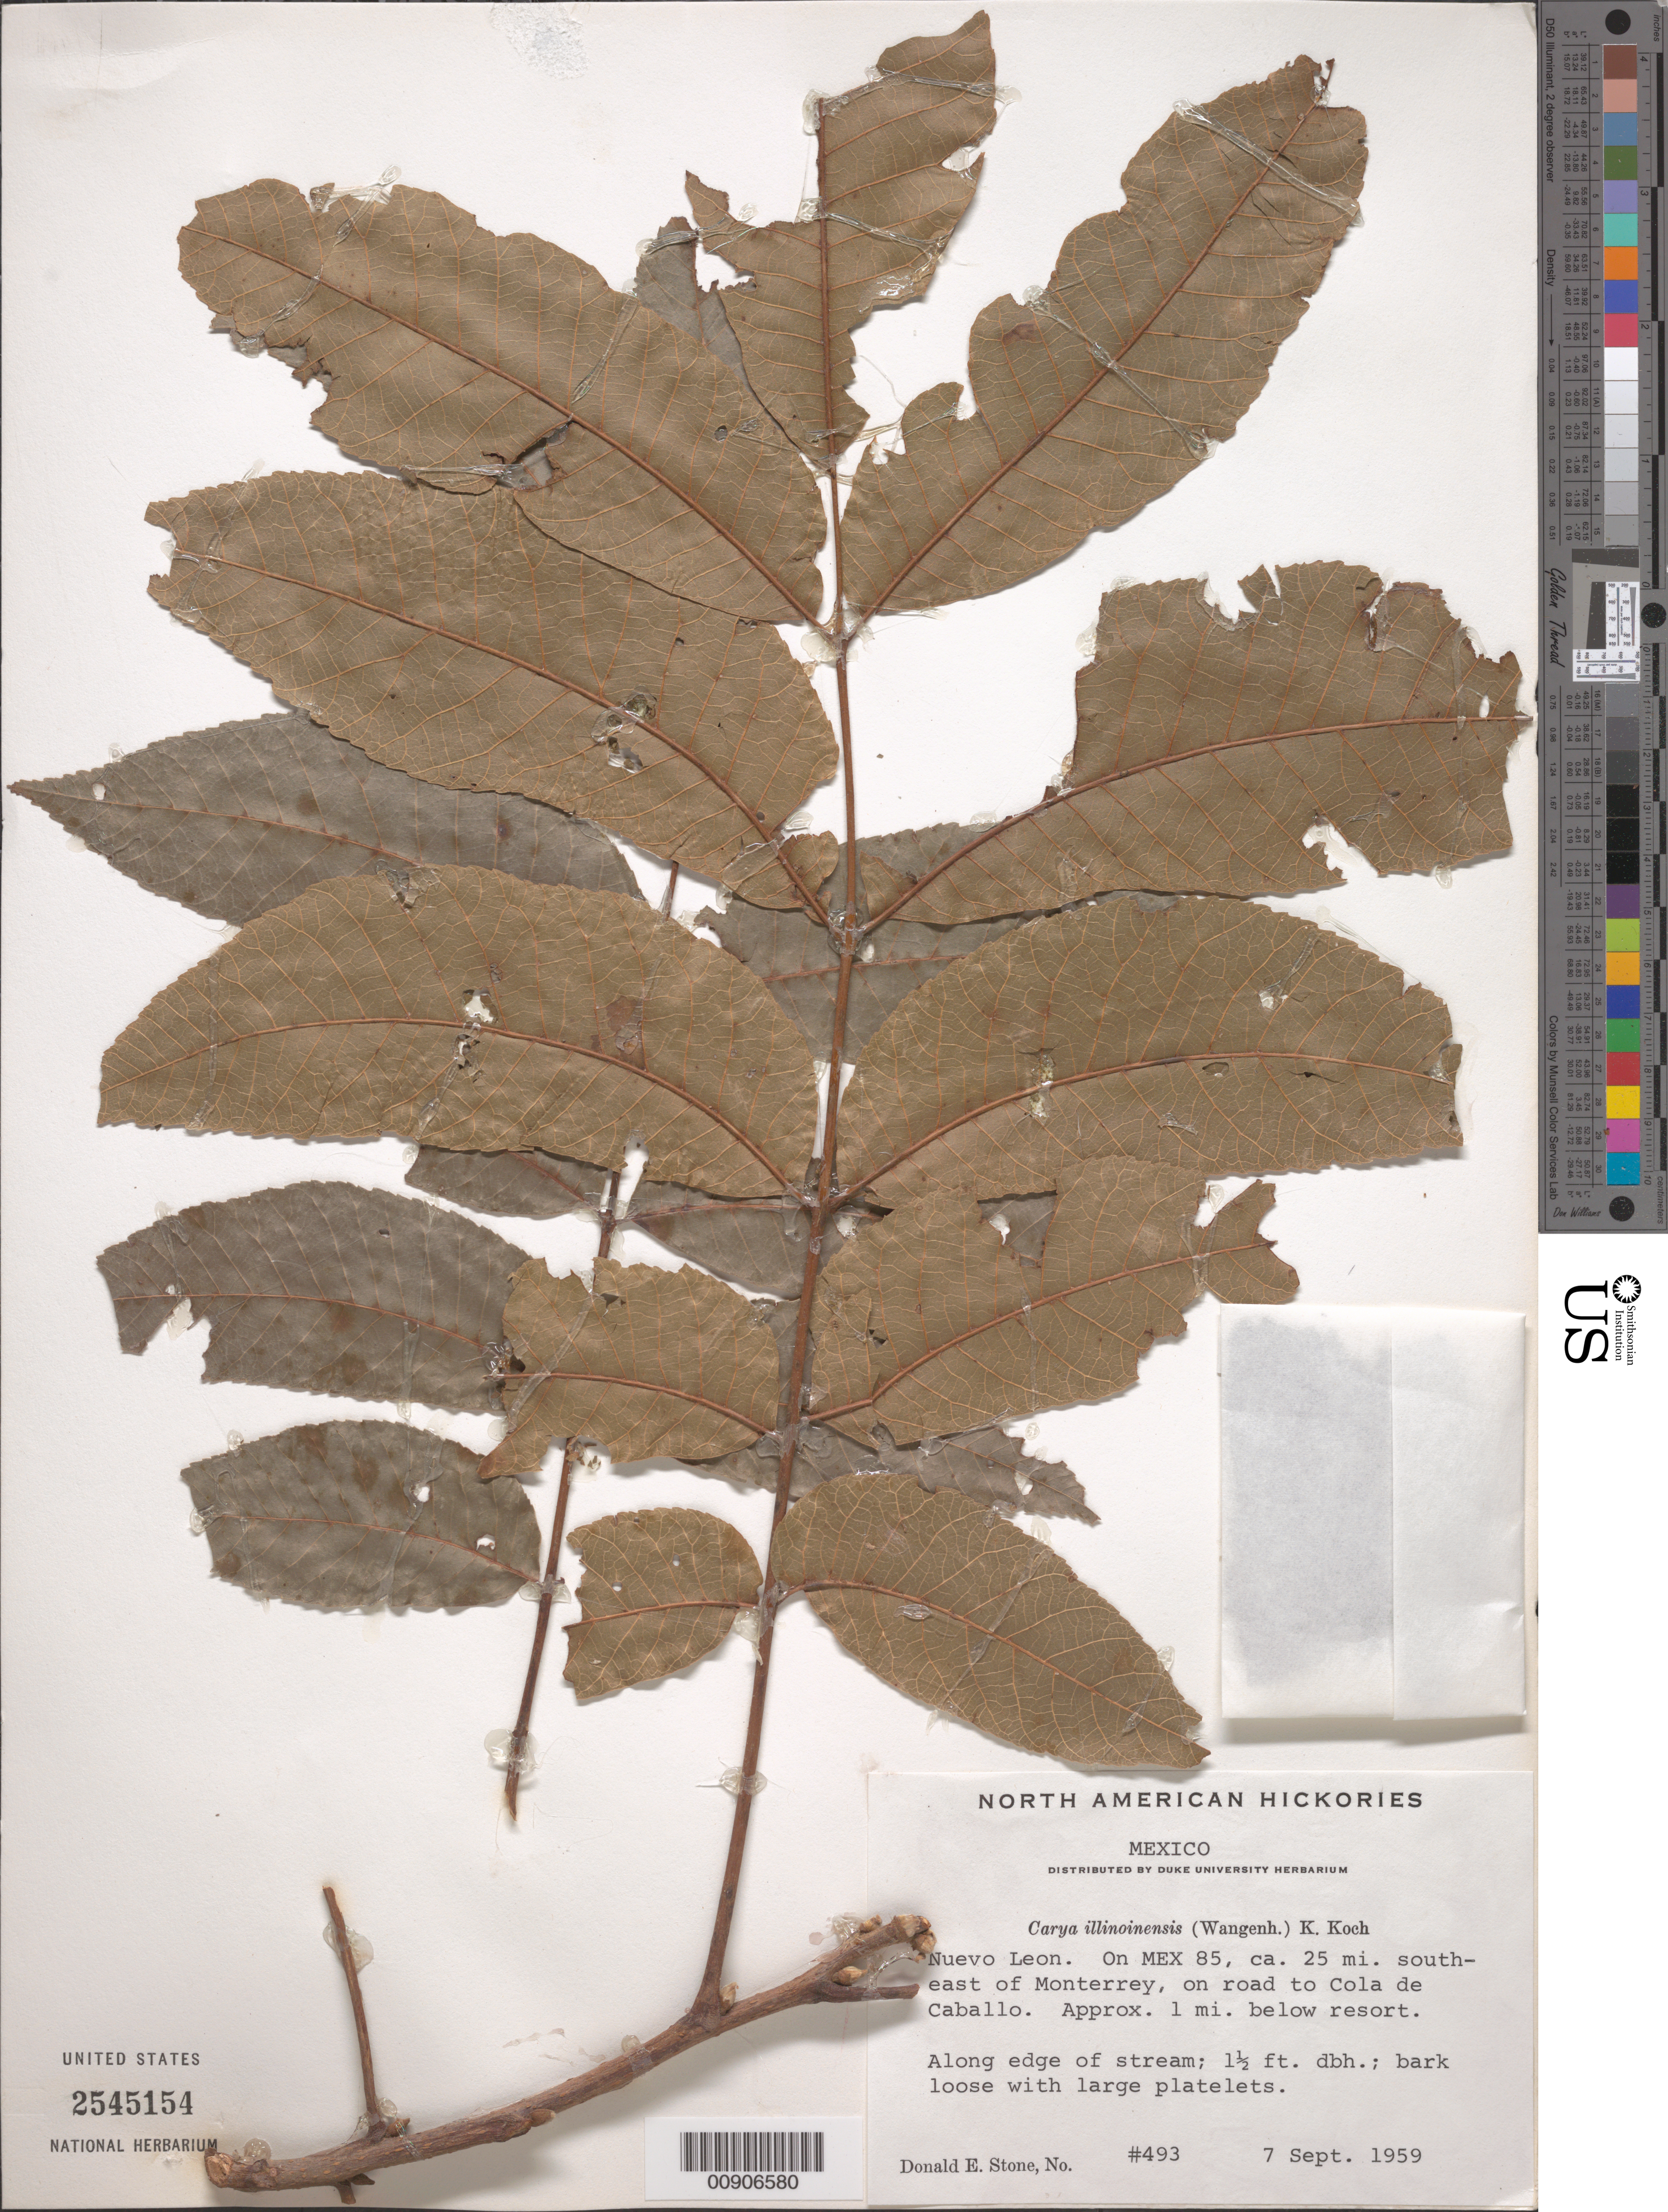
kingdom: Plantae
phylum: Tracheophyta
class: Magnoliopsida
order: Fagales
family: Juglandaceae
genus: Carya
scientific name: Carya illinoinensis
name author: (Wangenh.) K. Koch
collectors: D. E. Stone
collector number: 493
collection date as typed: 07 Sep 1959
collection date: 1959-09-07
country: Mexico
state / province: Nuevo León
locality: Nuevo León: On MEX 85, ca. 25 miles southeast of Monterrey, on road to Cola de Caballo. Approx 1 mile below resort.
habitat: Along edge of stream.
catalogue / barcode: US 2545154